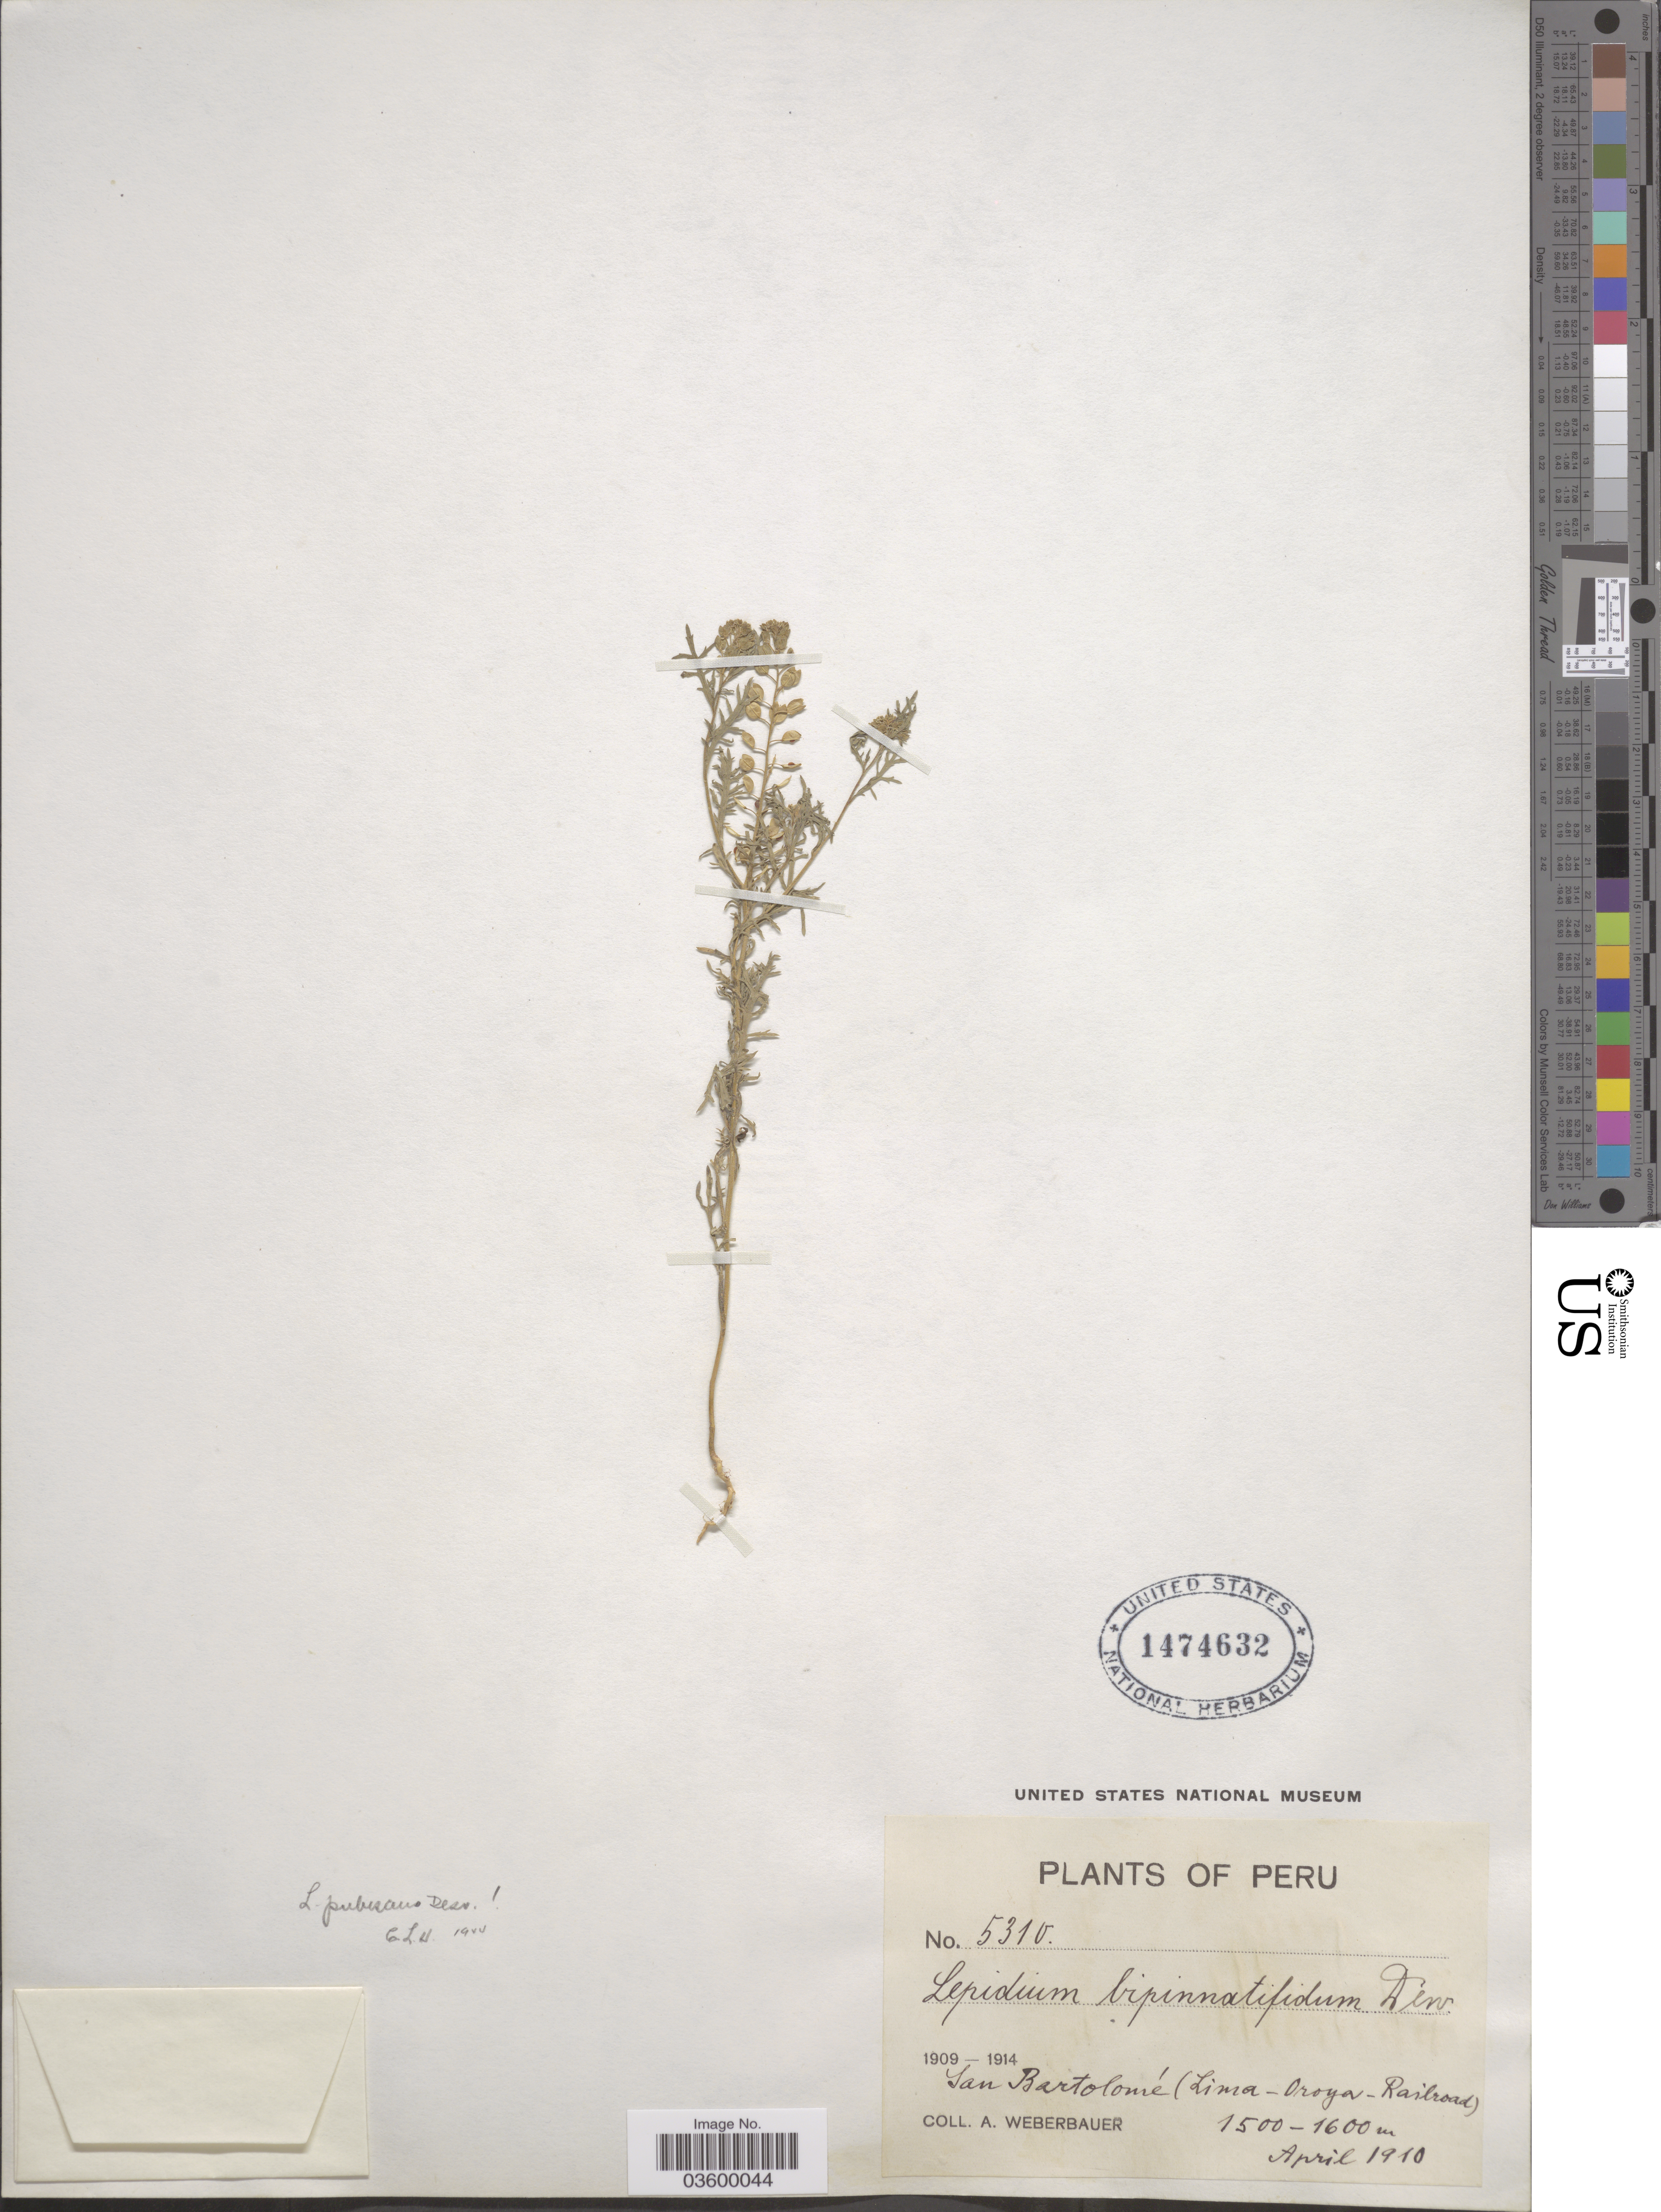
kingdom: Plantae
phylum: Tracheophyta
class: Magnoliopsida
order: Brassicales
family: Brassicaceae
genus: Lepidium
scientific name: Lepidium pubescens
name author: Desv.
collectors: A. Weberbauer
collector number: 5310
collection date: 1910-04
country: Peru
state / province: Lima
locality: San Bartolomé (Lima-Oroya-Railroad).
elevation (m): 1500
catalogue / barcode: US 1474632